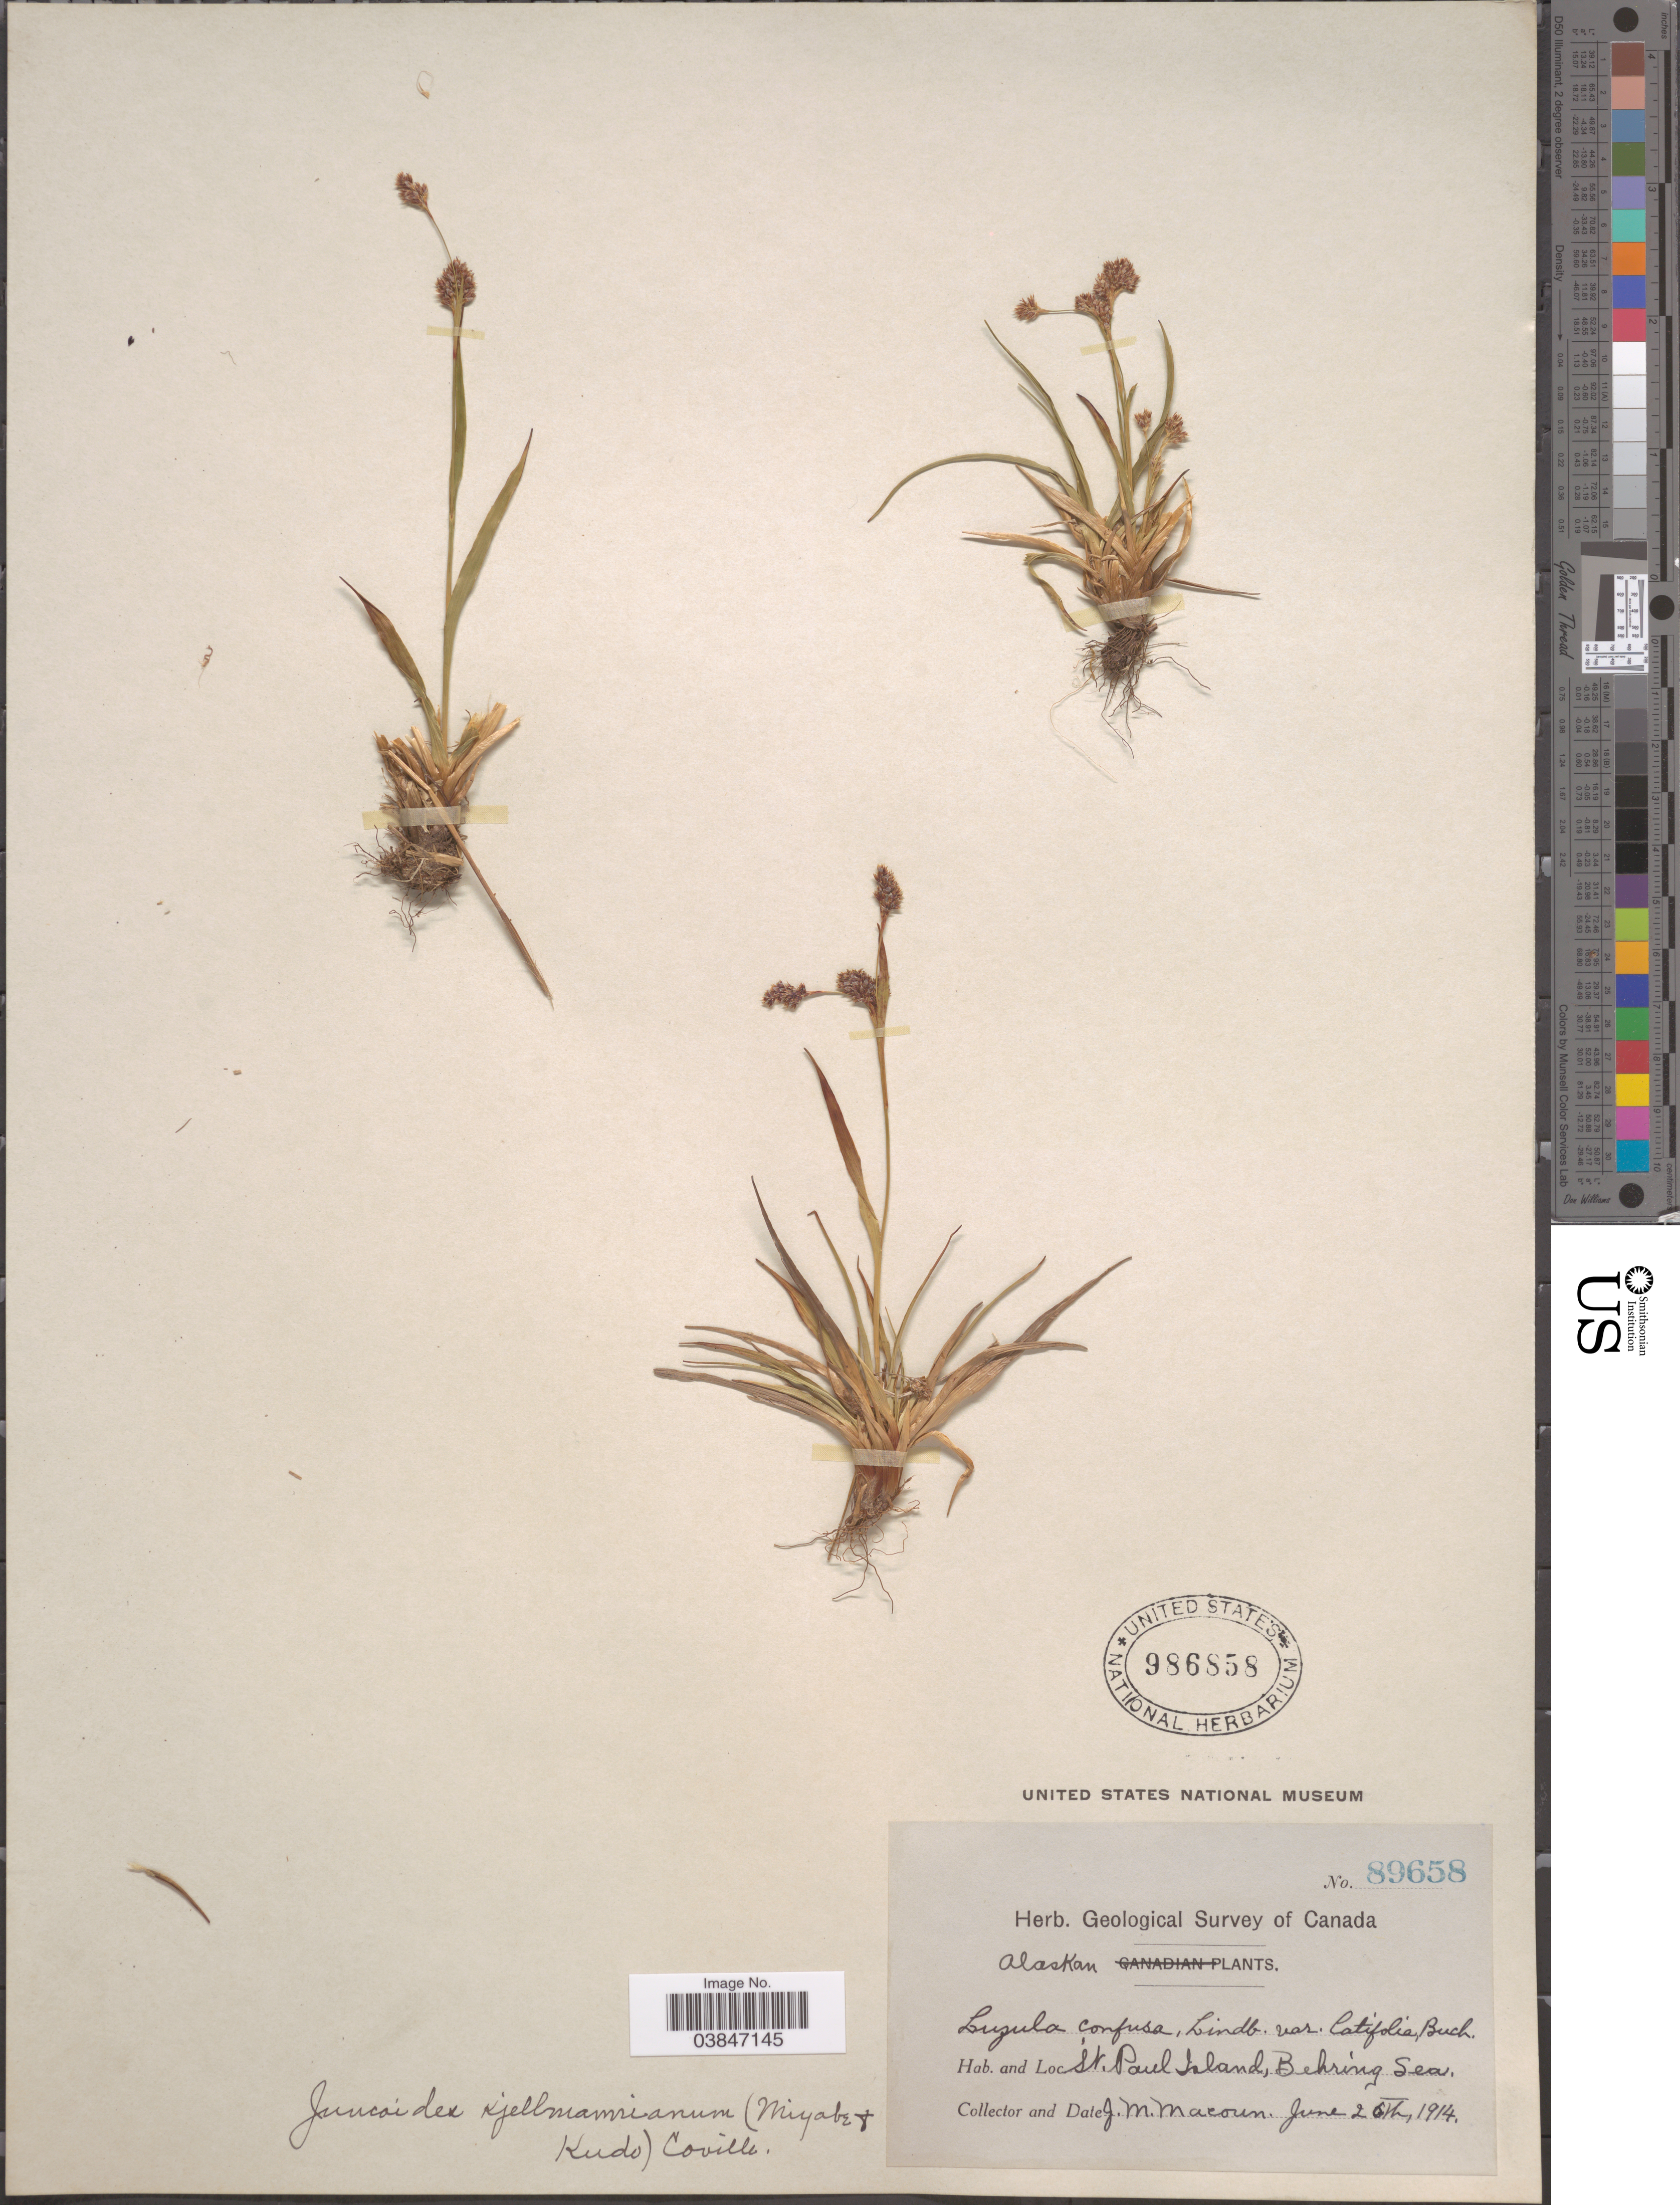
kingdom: Plantae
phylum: Tracheophyta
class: Liliopsida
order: Poales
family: Juncaceae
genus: Luzula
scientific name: Luzula tundricola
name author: (Gorodkov) V. Vassil.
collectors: J. M. Macoun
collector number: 89658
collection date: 1914-06-26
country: United States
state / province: Alaska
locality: St. Paul Island, Behring Sea.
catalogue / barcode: US 986858